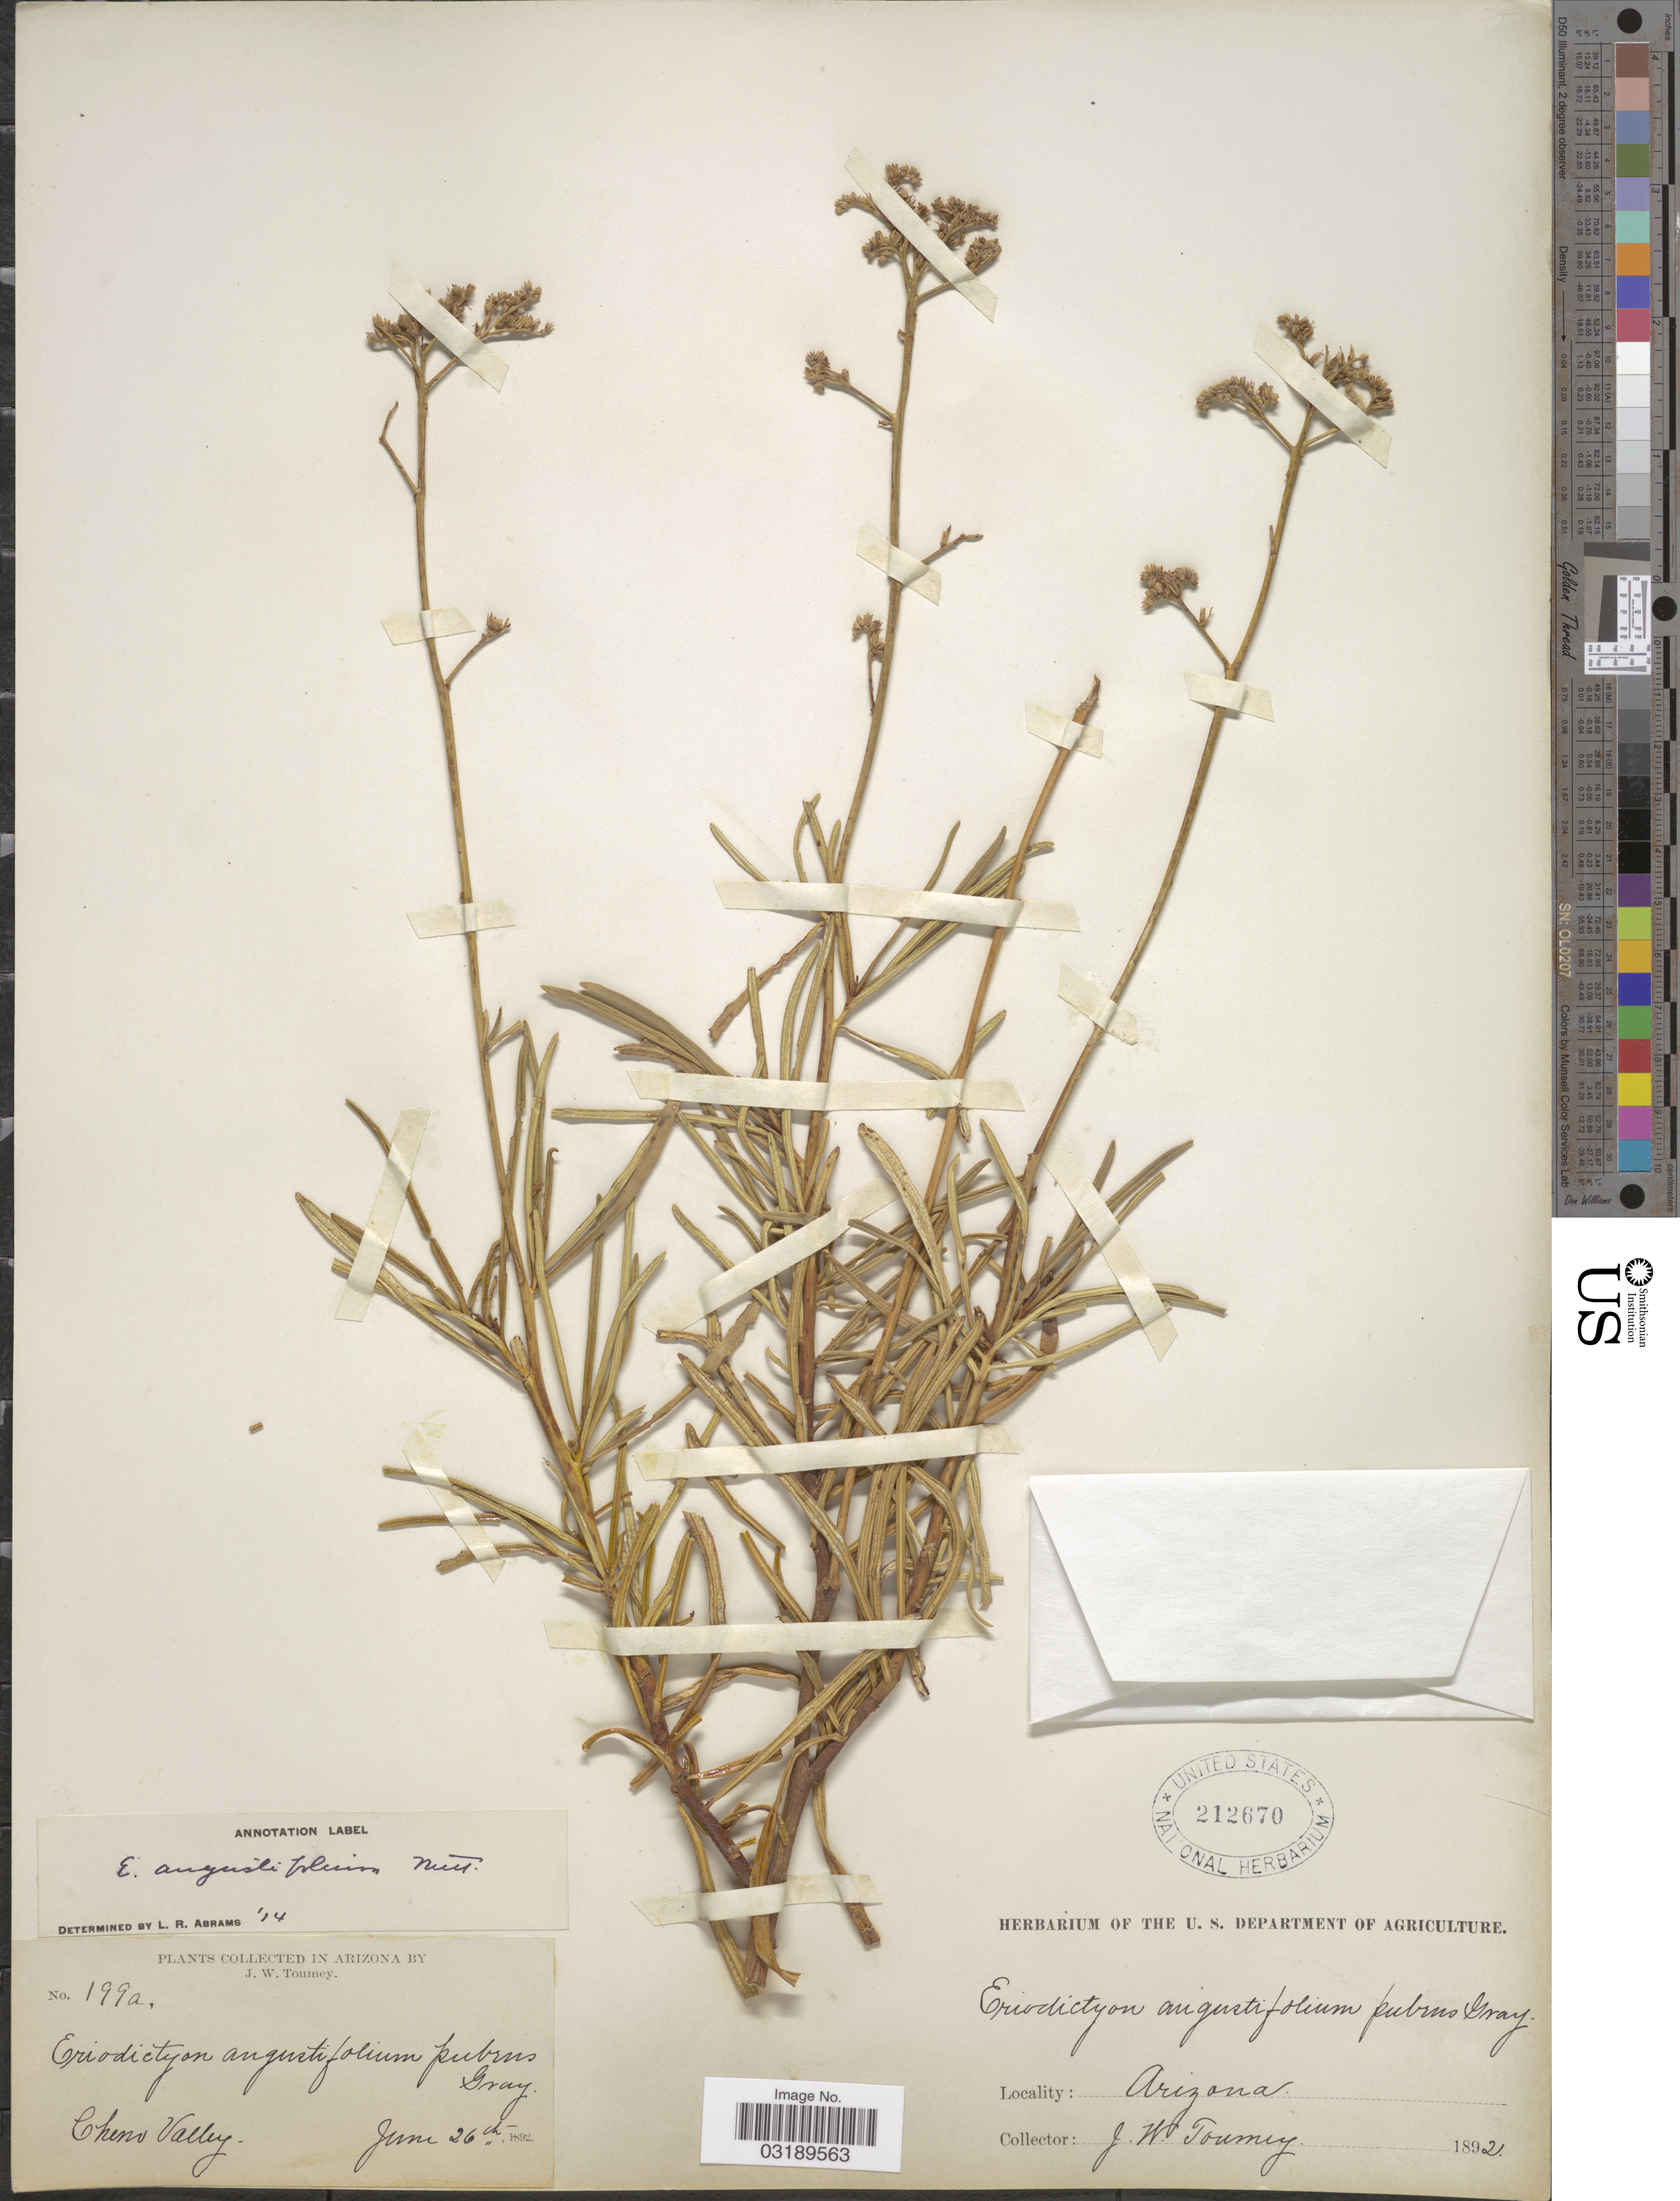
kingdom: Plantae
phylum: Tracheophyta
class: Magnoliopsida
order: Boraginales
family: Namaceae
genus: Eriodictyon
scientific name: Eriodictyon angustifolium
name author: Nutt.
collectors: J. W. Toumey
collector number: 199a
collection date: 1892-06-26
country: United States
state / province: Arizona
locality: Cheno Valley.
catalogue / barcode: US 212670